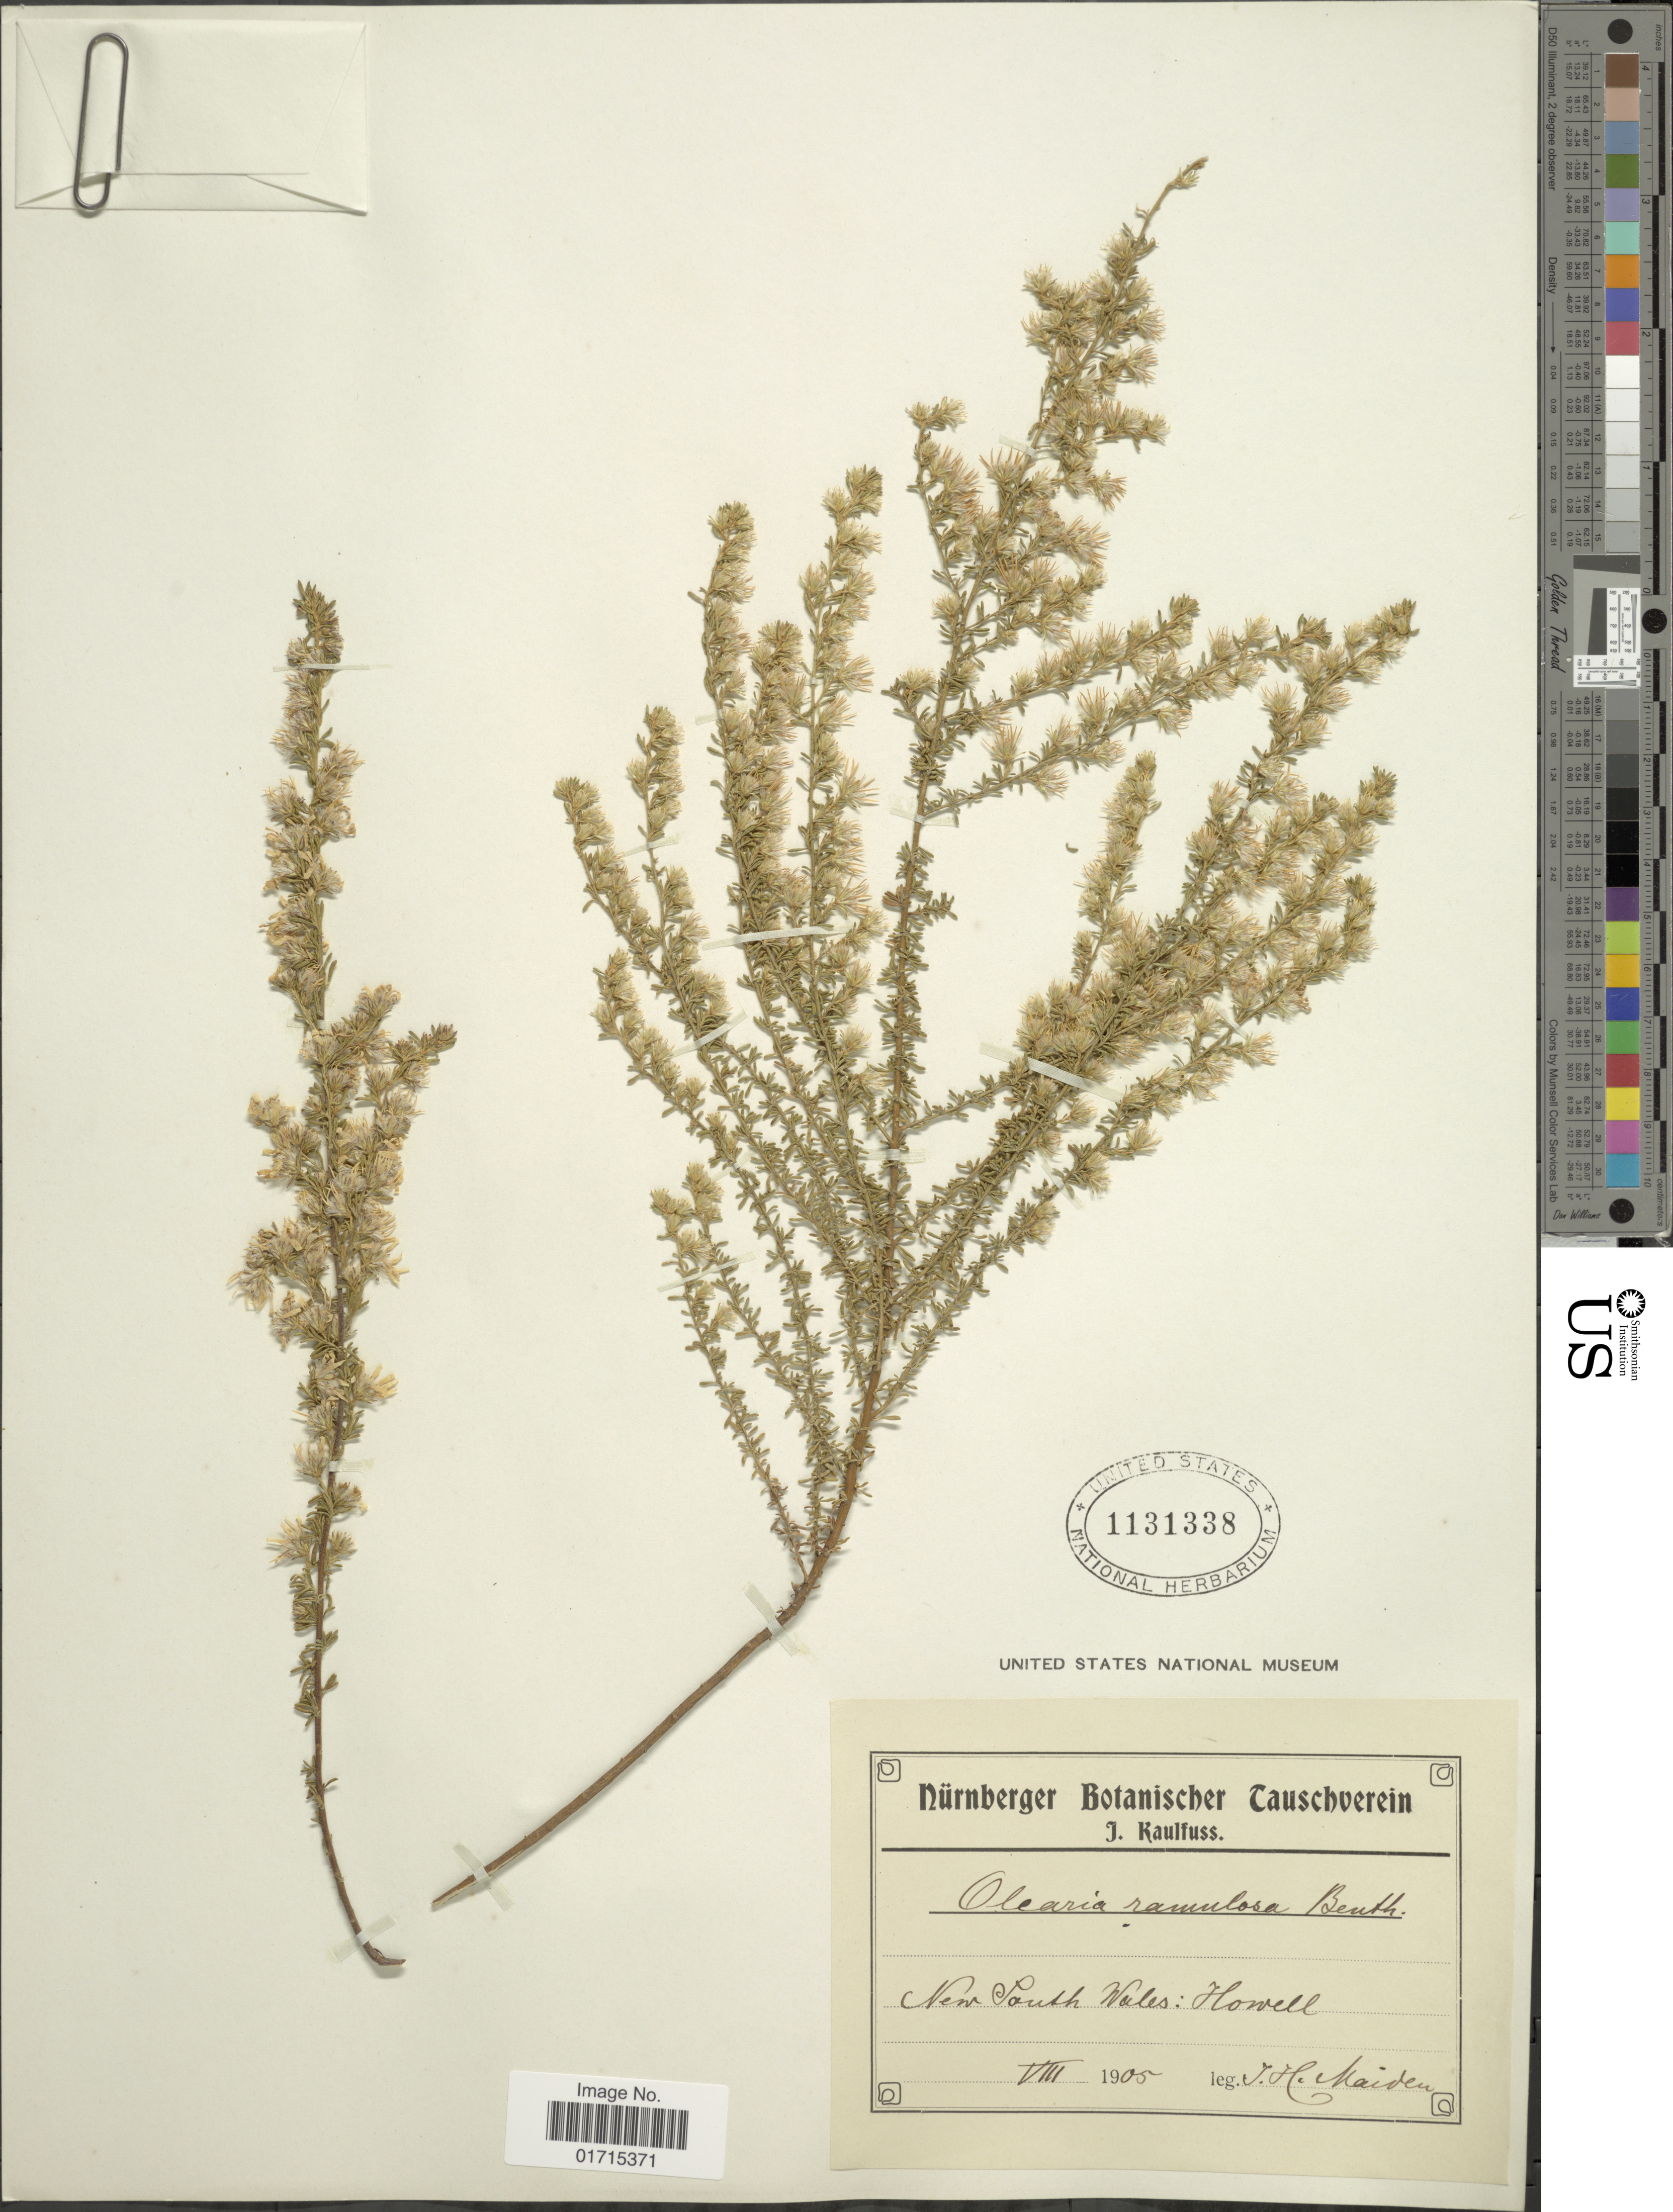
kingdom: Plantae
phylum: Tracheophyta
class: Magnoliopsida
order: Asterales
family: Asteraceae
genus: Olearia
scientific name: Olearia ramulosa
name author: (Labill.) Benth.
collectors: J. Maiden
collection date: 1905-08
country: Australia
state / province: New South Wales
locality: Howell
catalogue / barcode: US 1131338